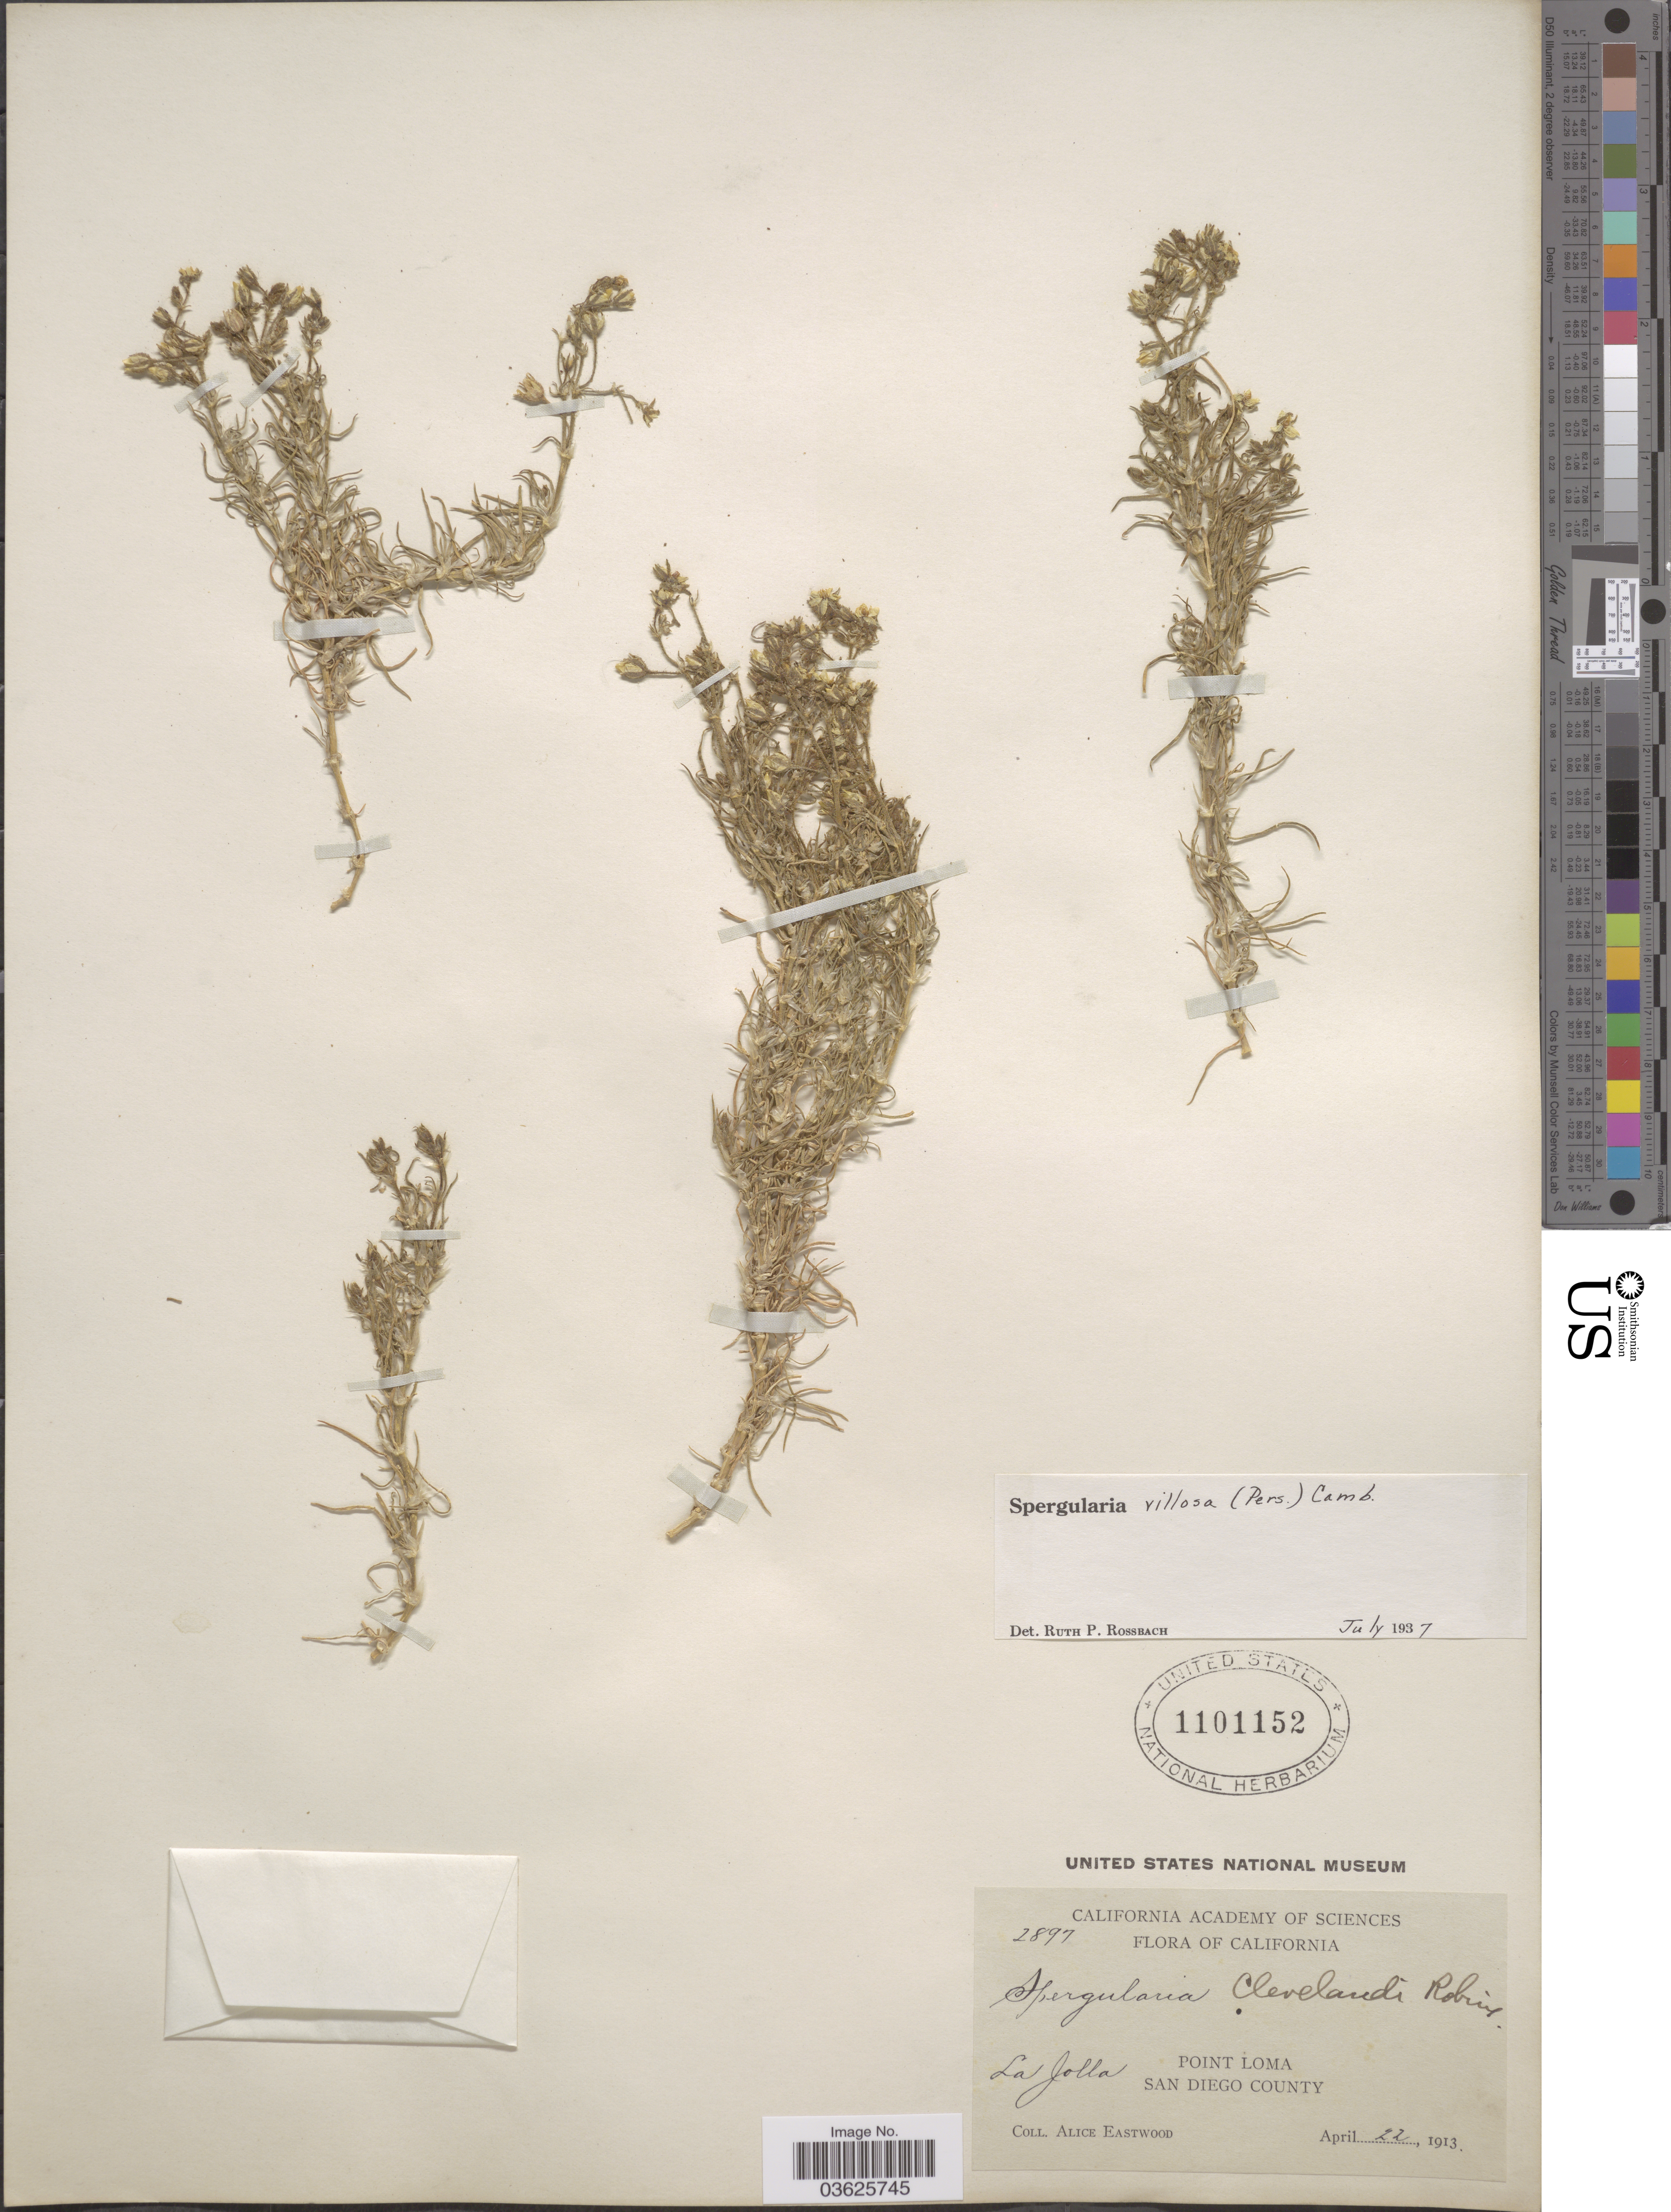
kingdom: Plantae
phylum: Tracheophyta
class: Magnoliopsida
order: Caryophyllales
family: Caryophyllaceae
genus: Spergularia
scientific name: Spergularia villosa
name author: (Pers.) Cambess.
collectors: A. Eastwood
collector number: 2897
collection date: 1913-04-22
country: United States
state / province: California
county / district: San Diego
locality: La Jolla, Point Loma, San Diego County.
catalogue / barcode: US 1101152